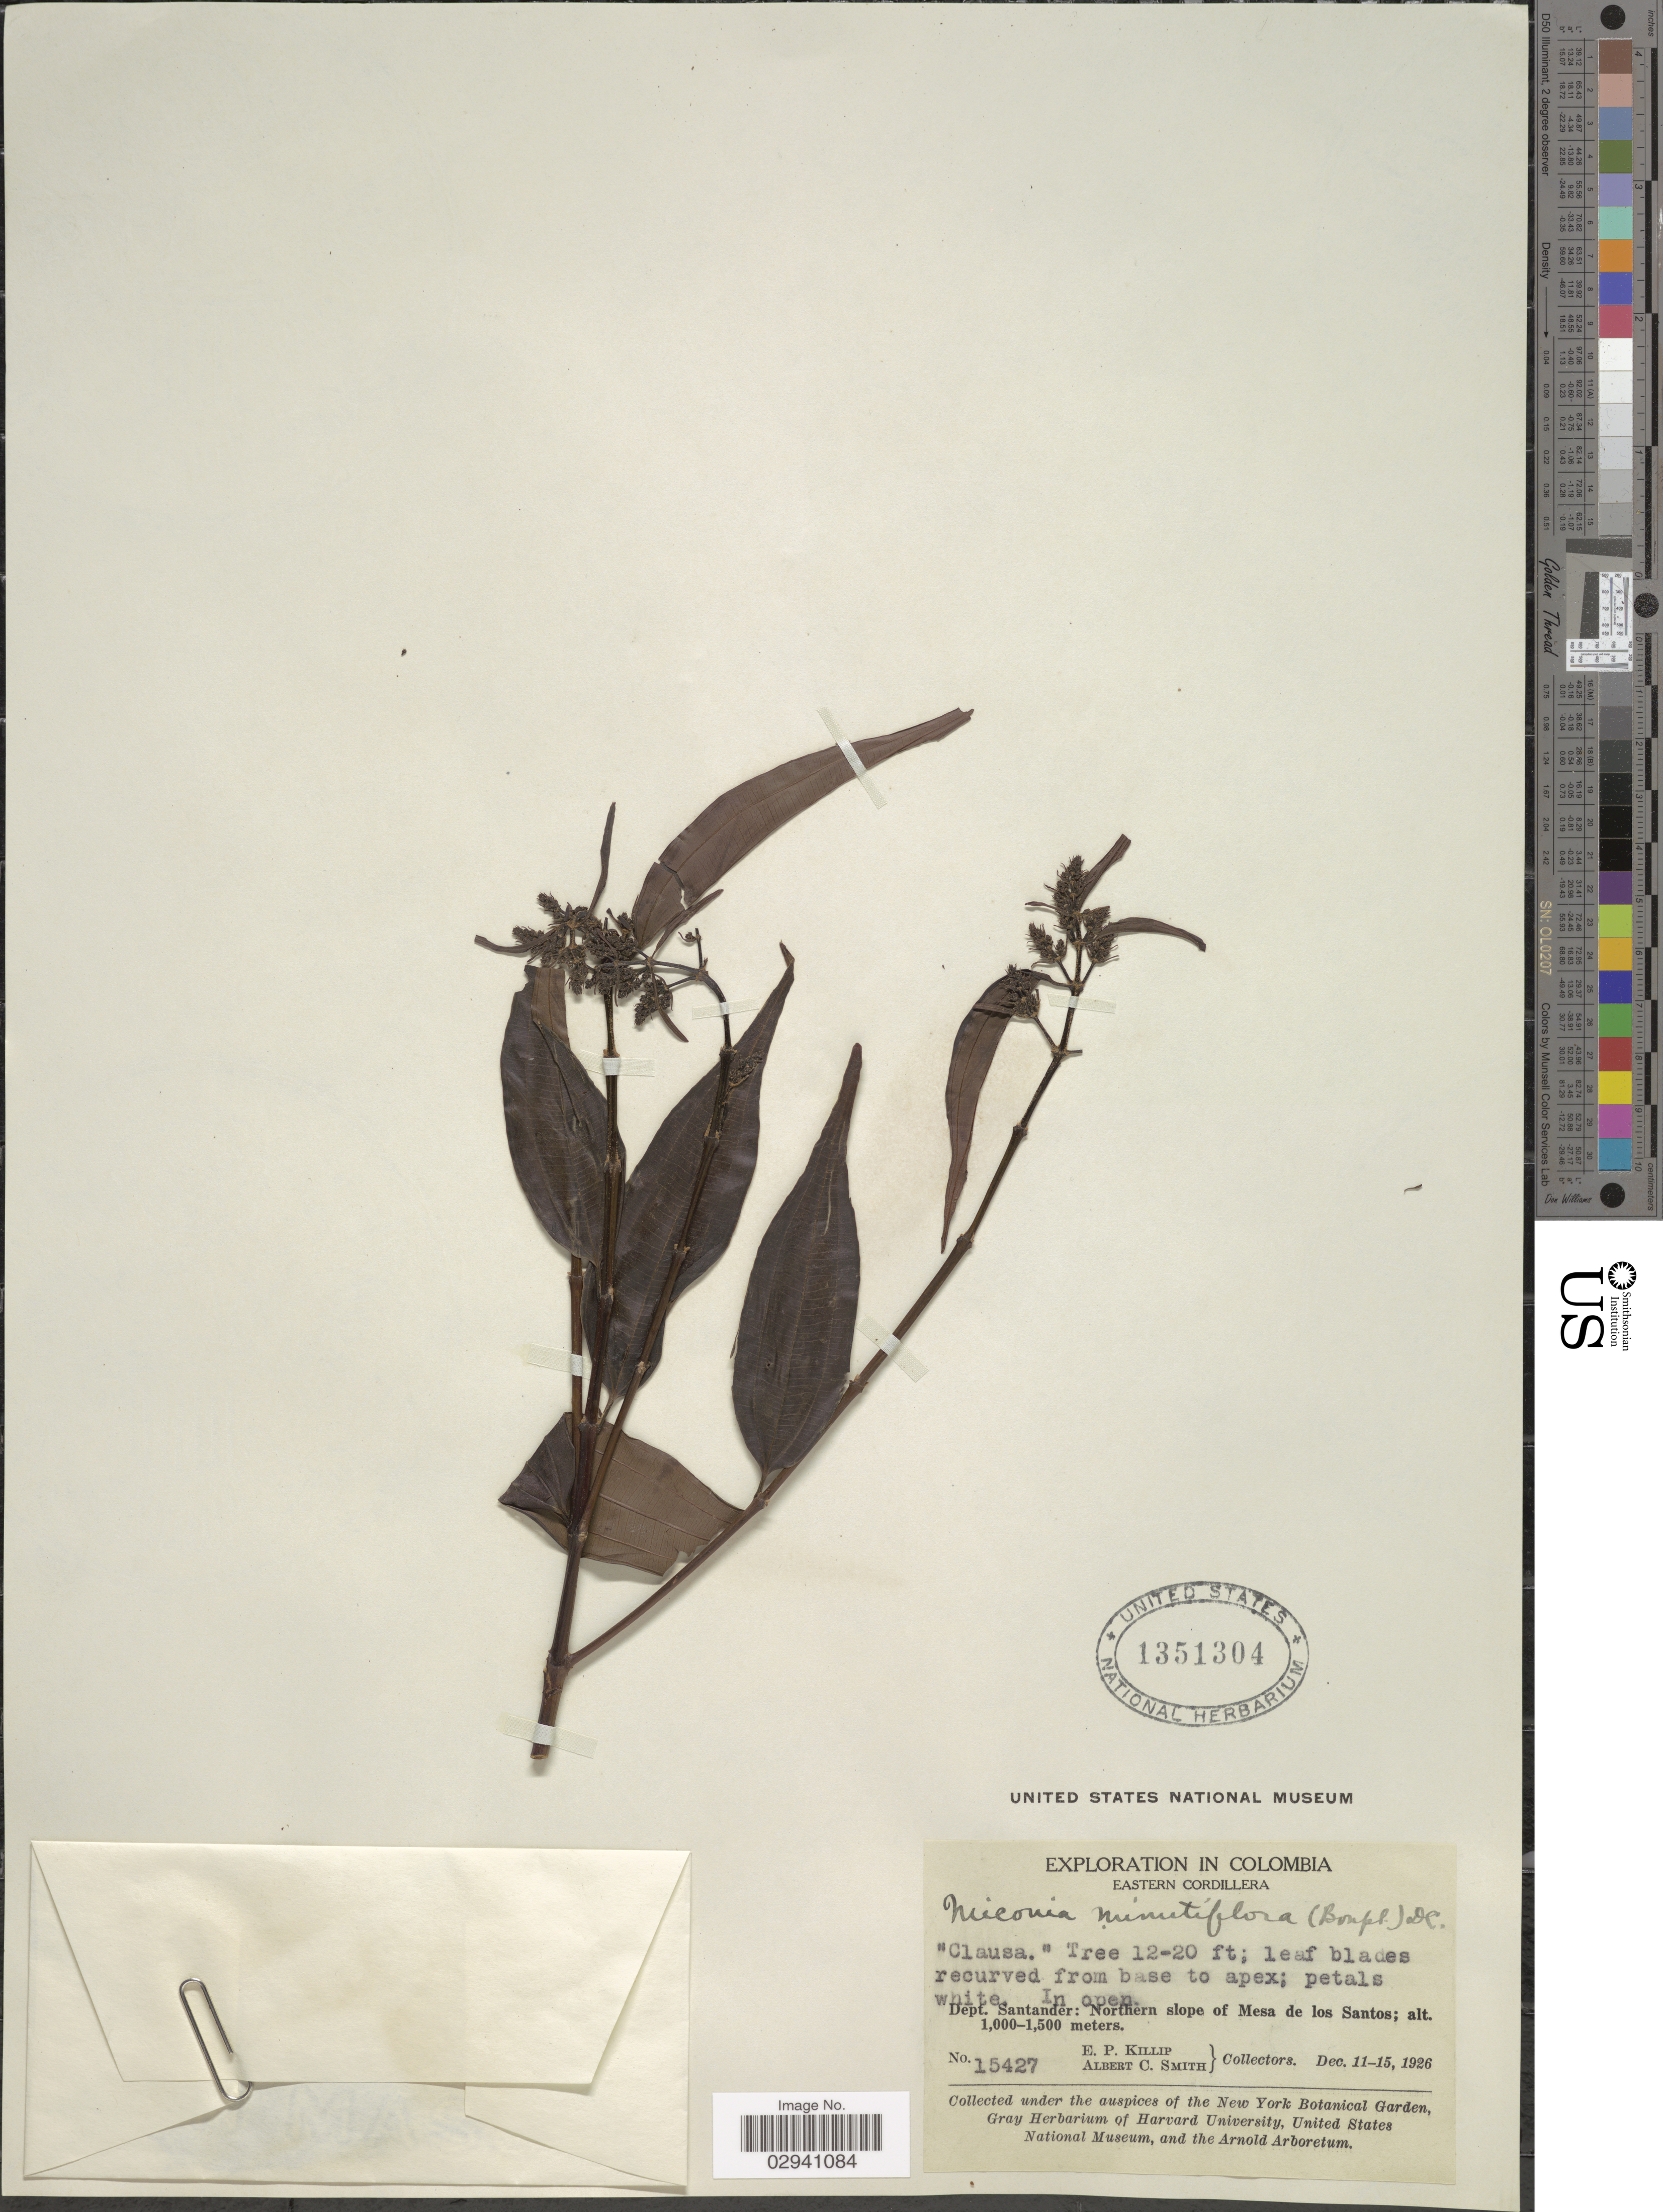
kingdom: Plantae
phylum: Tracheophyta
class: Magnoliopsida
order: Myrtales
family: Melastomataceae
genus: Miconia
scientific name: Miconia minutiflora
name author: (Bonpl.) DC.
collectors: E. P. Killip & A. C. Smith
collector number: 15427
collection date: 1926-12-11/1926-12-15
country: Colombia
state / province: Santander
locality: Eastern Cordillera. Dept. Santander: Northern slope of Mesa de los Santos.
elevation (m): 1000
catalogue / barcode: US 1351304